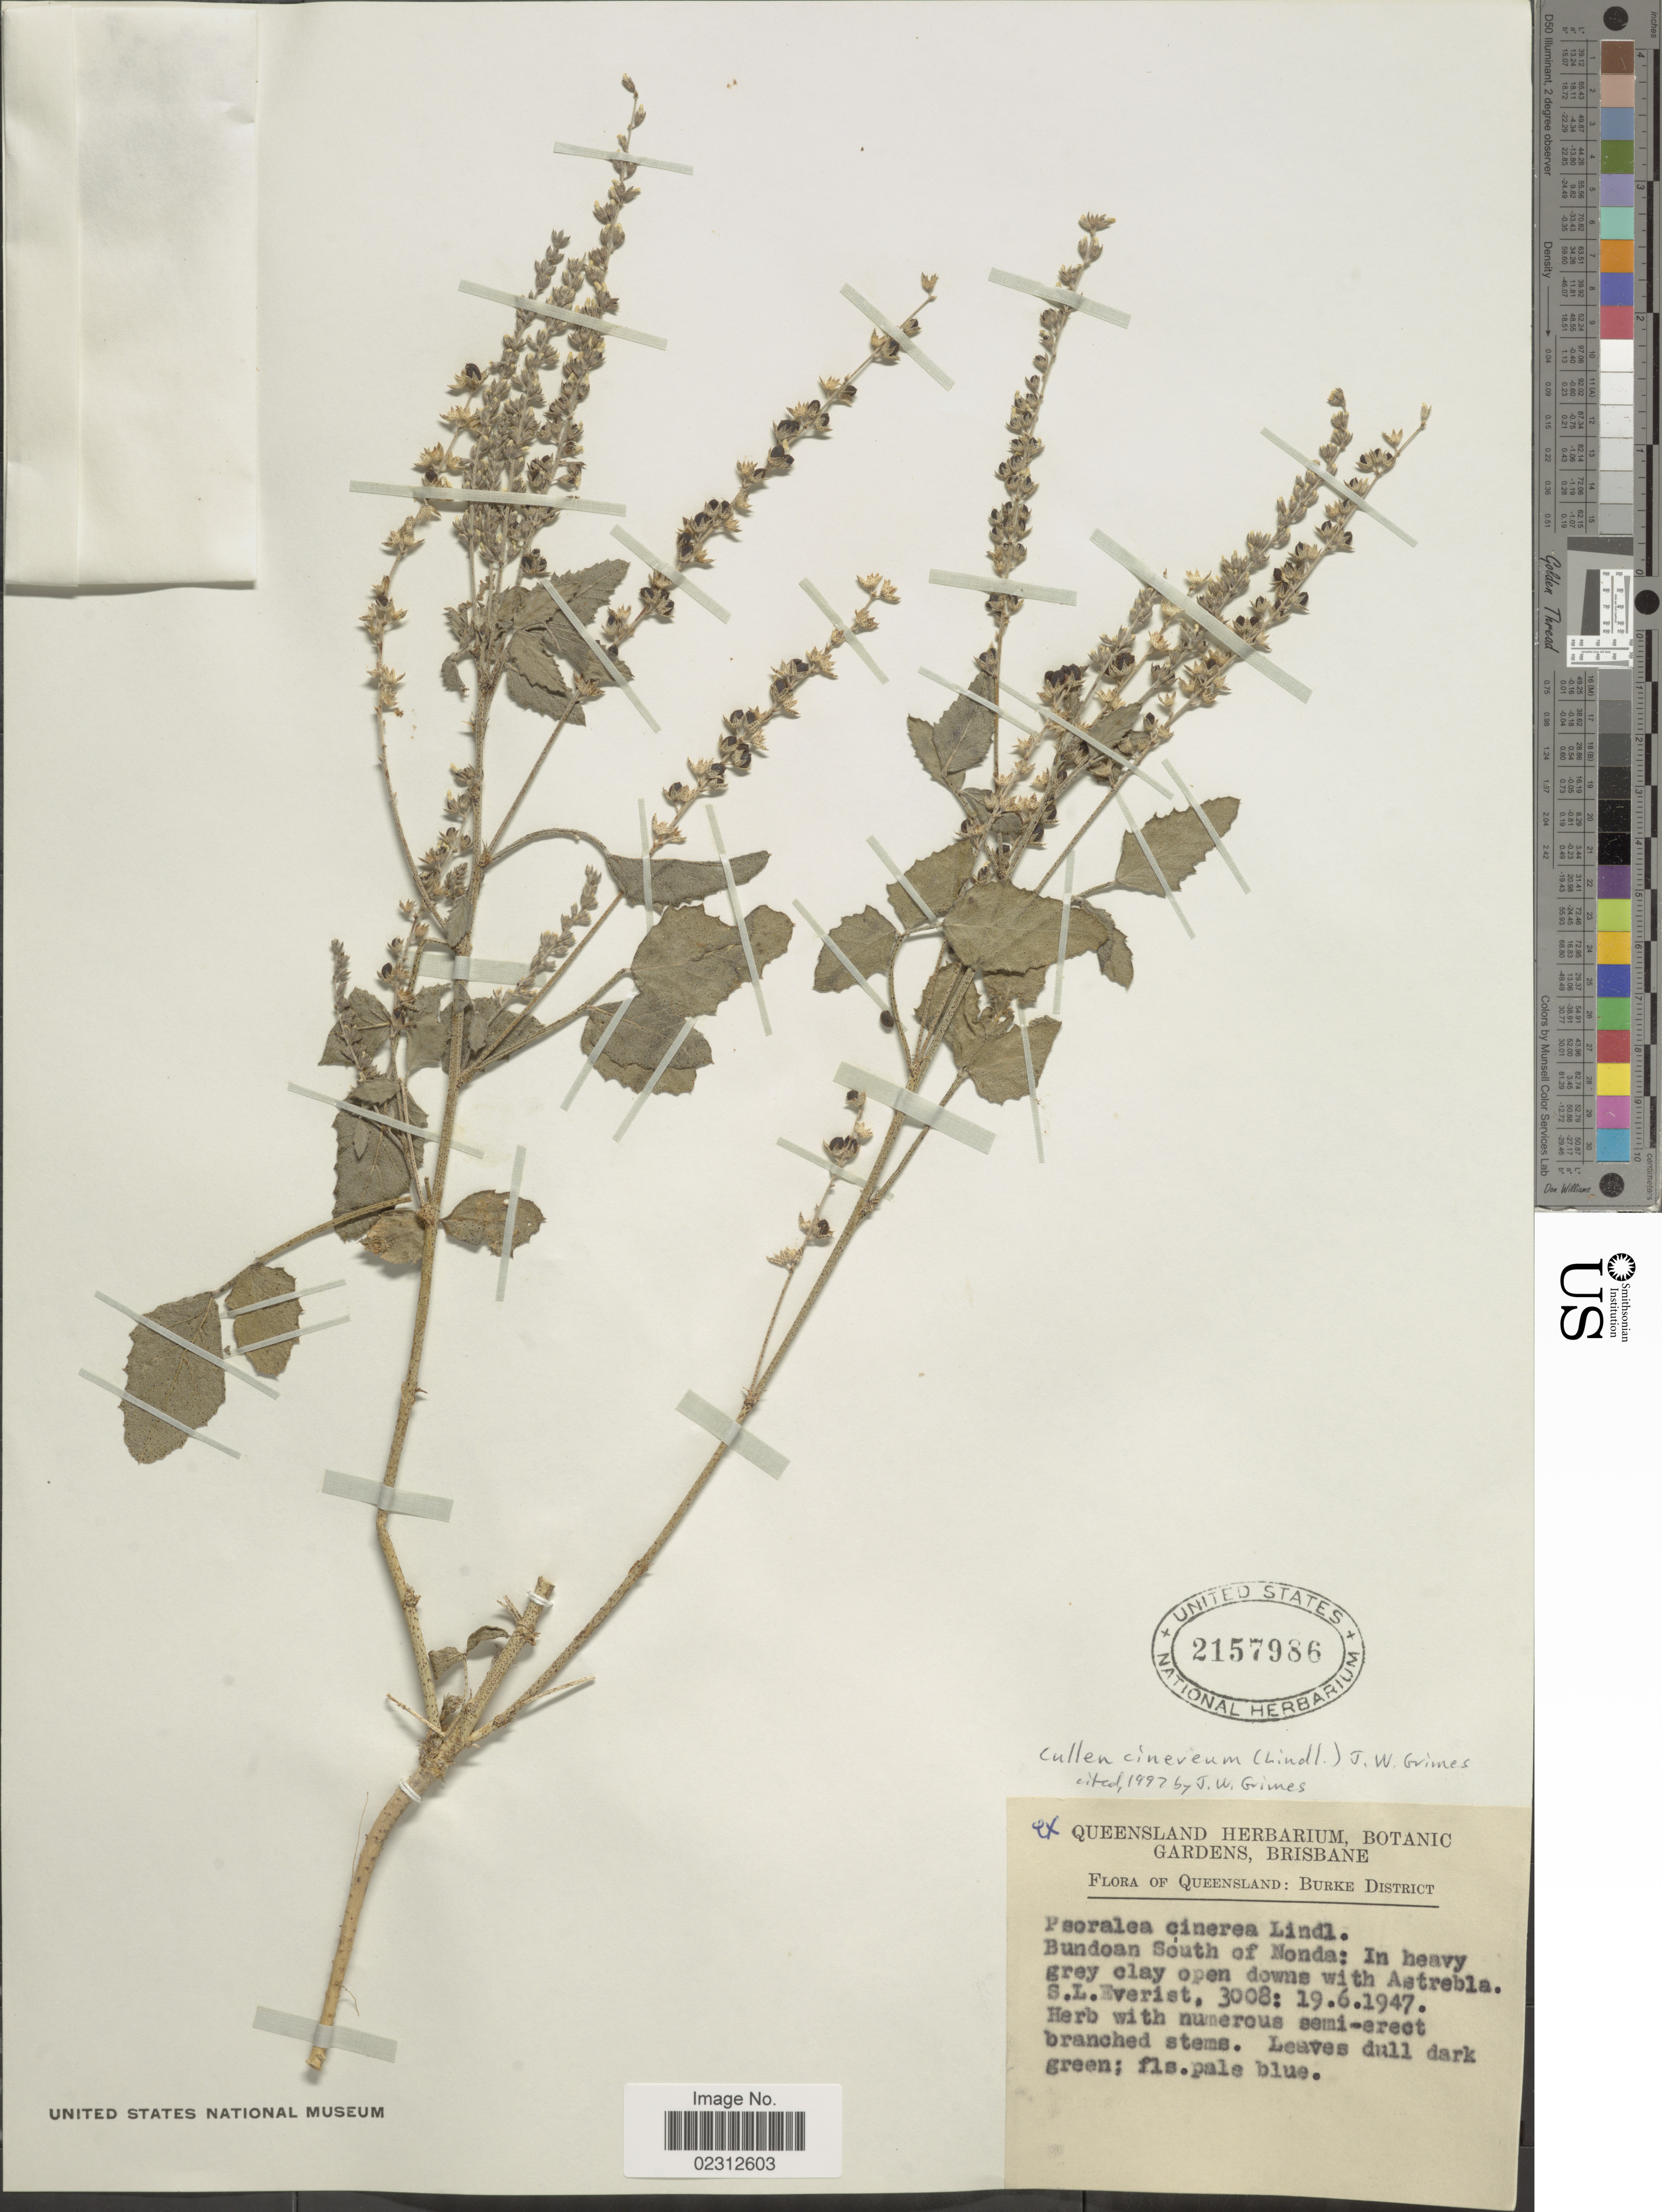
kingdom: Plantae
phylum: Tracheophyta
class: Magnoliopsida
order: Fabales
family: Fabaceae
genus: Cullen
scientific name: Cullen cinereum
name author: (Lindl.) J.W. Grimes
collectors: S. Everist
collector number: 3008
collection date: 1947-06-19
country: Australia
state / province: Queensland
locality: Burke District, Bundoan South of Nonda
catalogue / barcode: US 2157986